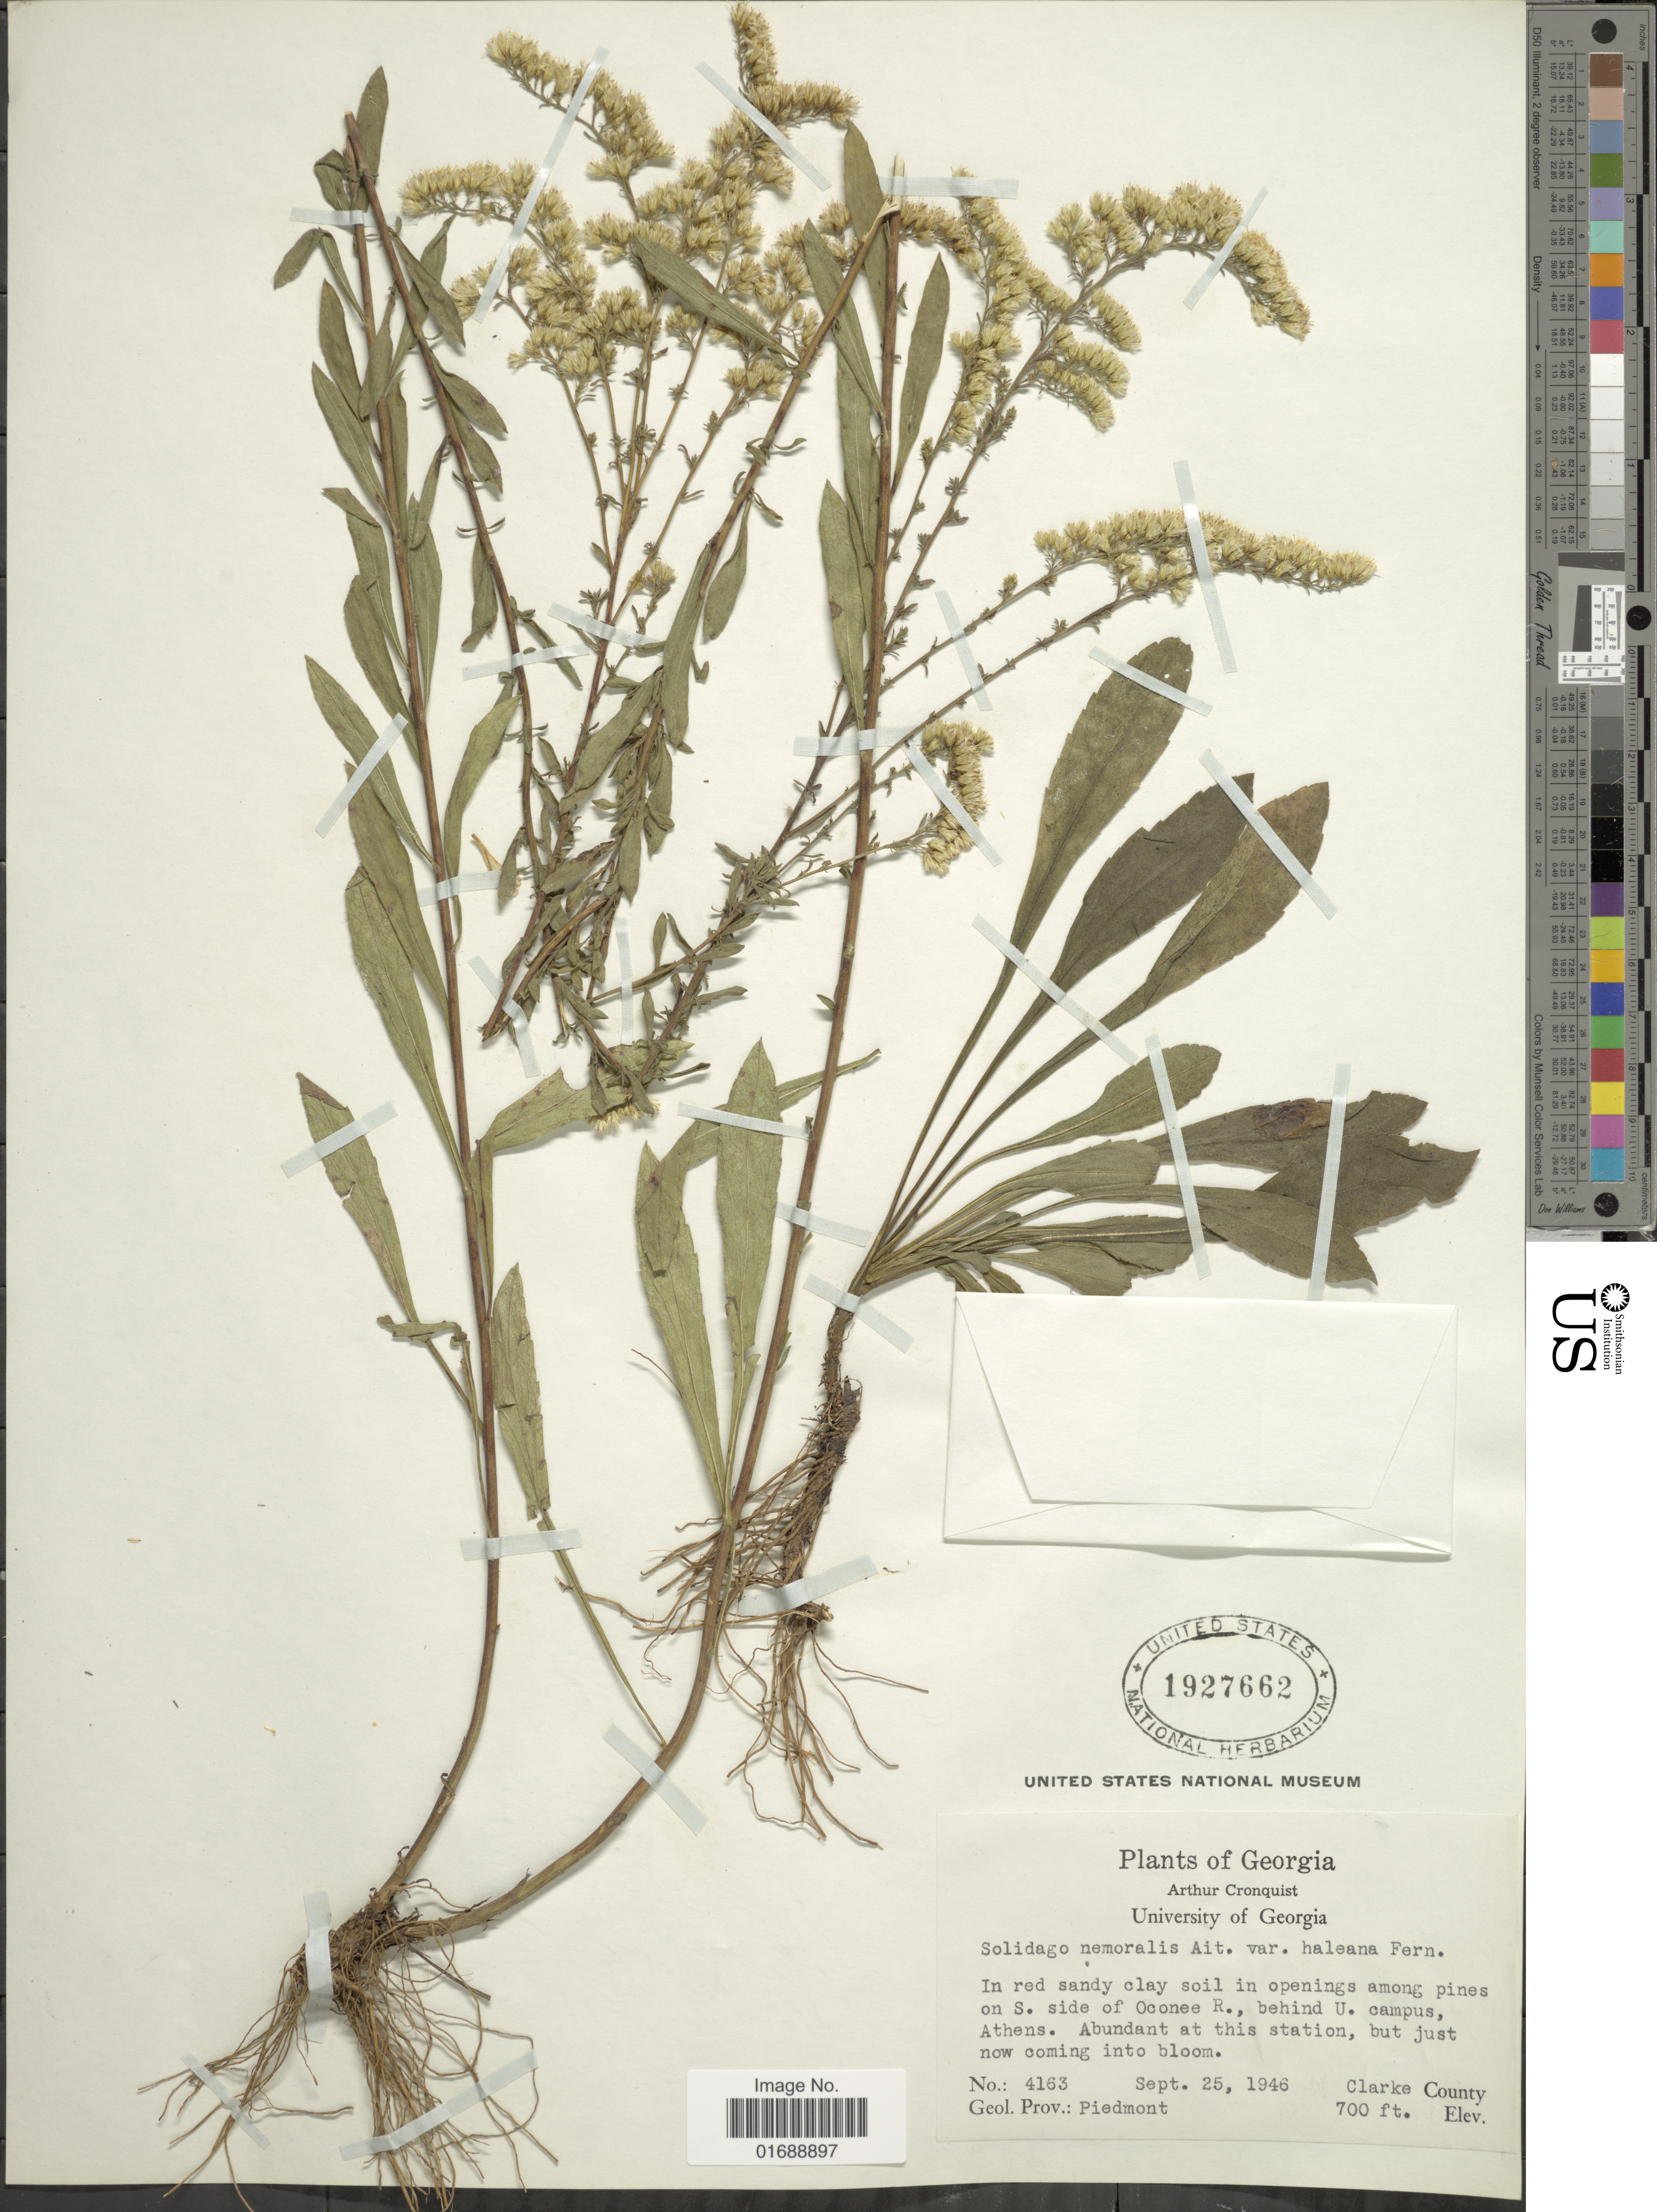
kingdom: Plantae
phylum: Tracheophyta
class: Magnoliopsida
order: Asterales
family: Asteraceae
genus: Solidago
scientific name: Solidago nemoralis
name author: Aiton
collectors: A. J. Cronquist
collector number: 4163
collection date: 1946-09-25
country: United States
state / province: Georgia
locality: On S. side of Oconee R., behind U. Campus, Athens, Clarke County, Geol. Prov.: Piedmont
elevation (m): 213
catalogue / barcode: US 1927662